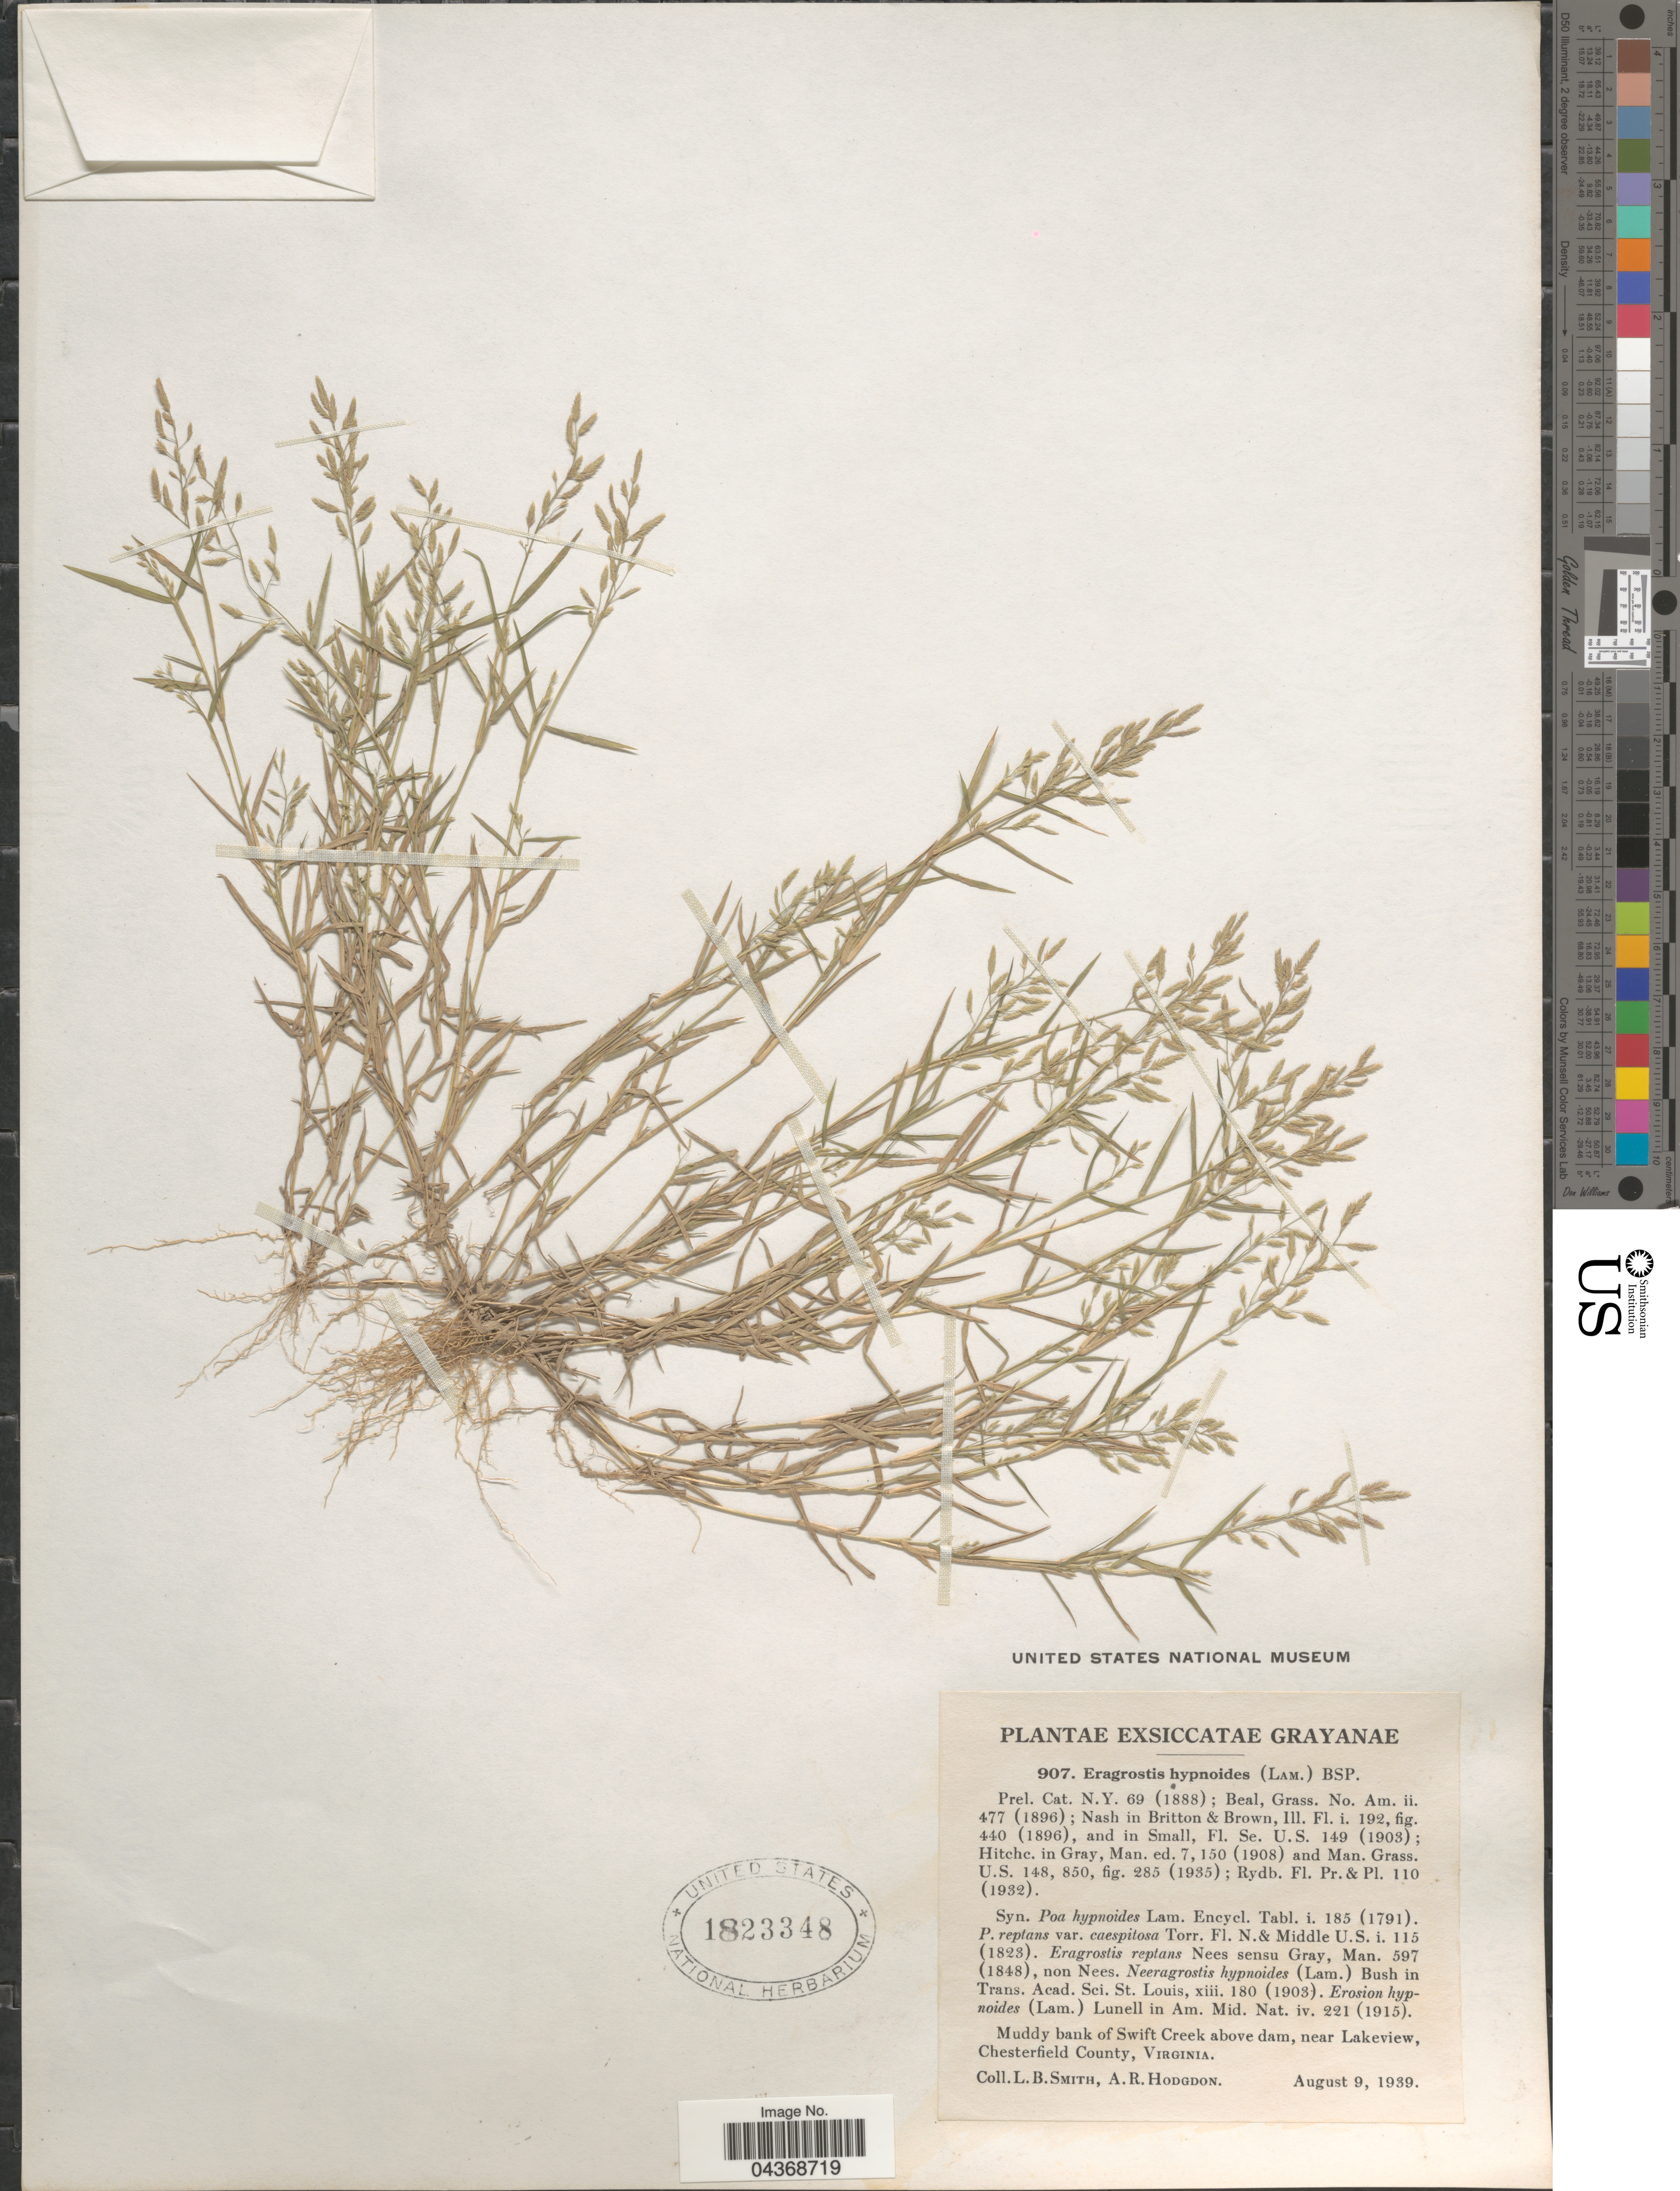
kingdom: Plantae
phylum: Tracheophyta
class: Liliopsida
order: Poales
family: Poaceae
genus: Eragrostis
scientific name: Eragrostis hypnoides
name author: (Lam.) Britton, Stearns & Poggenb.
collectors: L. Smith & A. R. Hodgdon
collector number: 907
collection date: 1939-08-09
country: United States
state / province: Virginia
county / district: Chesterfield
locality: Muddy bank of Swift Creek above dam, near Lakeview, Chesterfield County.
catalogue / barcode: US 1823348